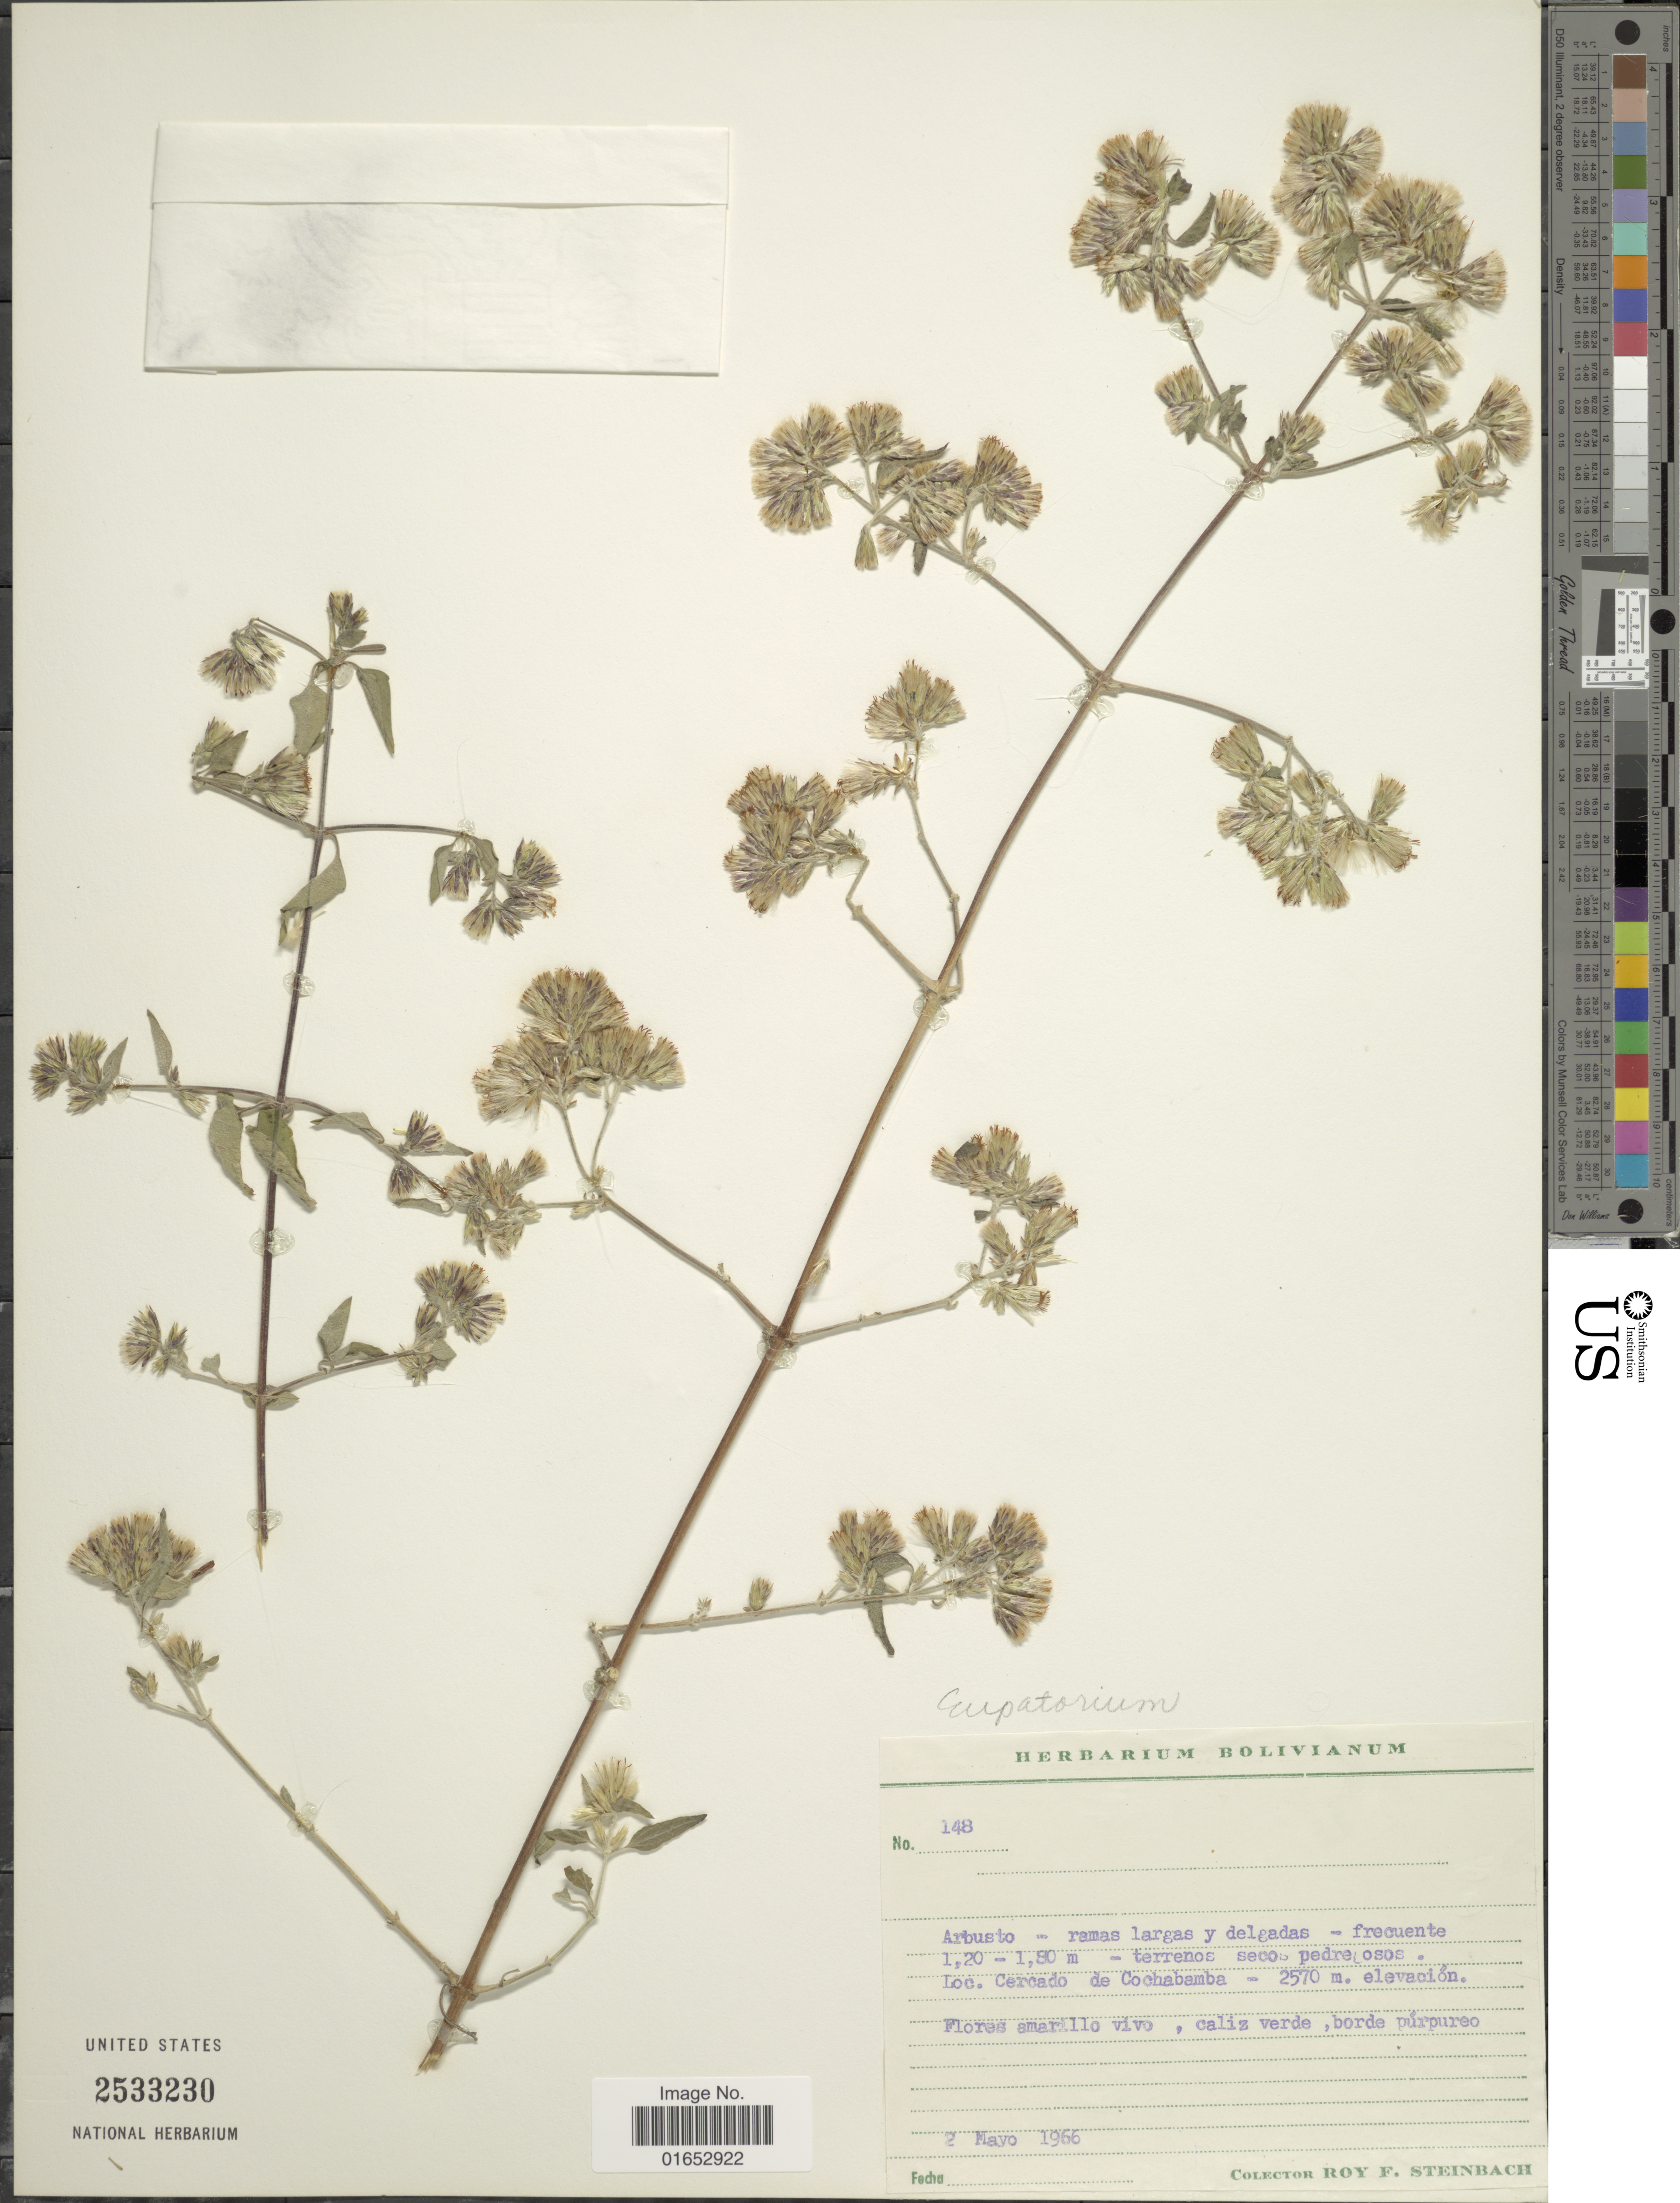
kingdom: Plantae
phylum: Tracheophyta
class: Magnoliopsida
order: Asterales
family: Asteraceae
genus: Austrobrickellia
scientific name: Austrobrickellia patens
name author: (D. Don ex Hook. & Arn.) R.M. King & H. Rob.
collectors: R. F. Steinbach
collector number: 148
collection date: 1966-05-02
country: Bolivia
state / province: Cochabamba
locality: Cercado de Cochabamba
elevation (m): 2570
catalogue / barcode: US 2533230